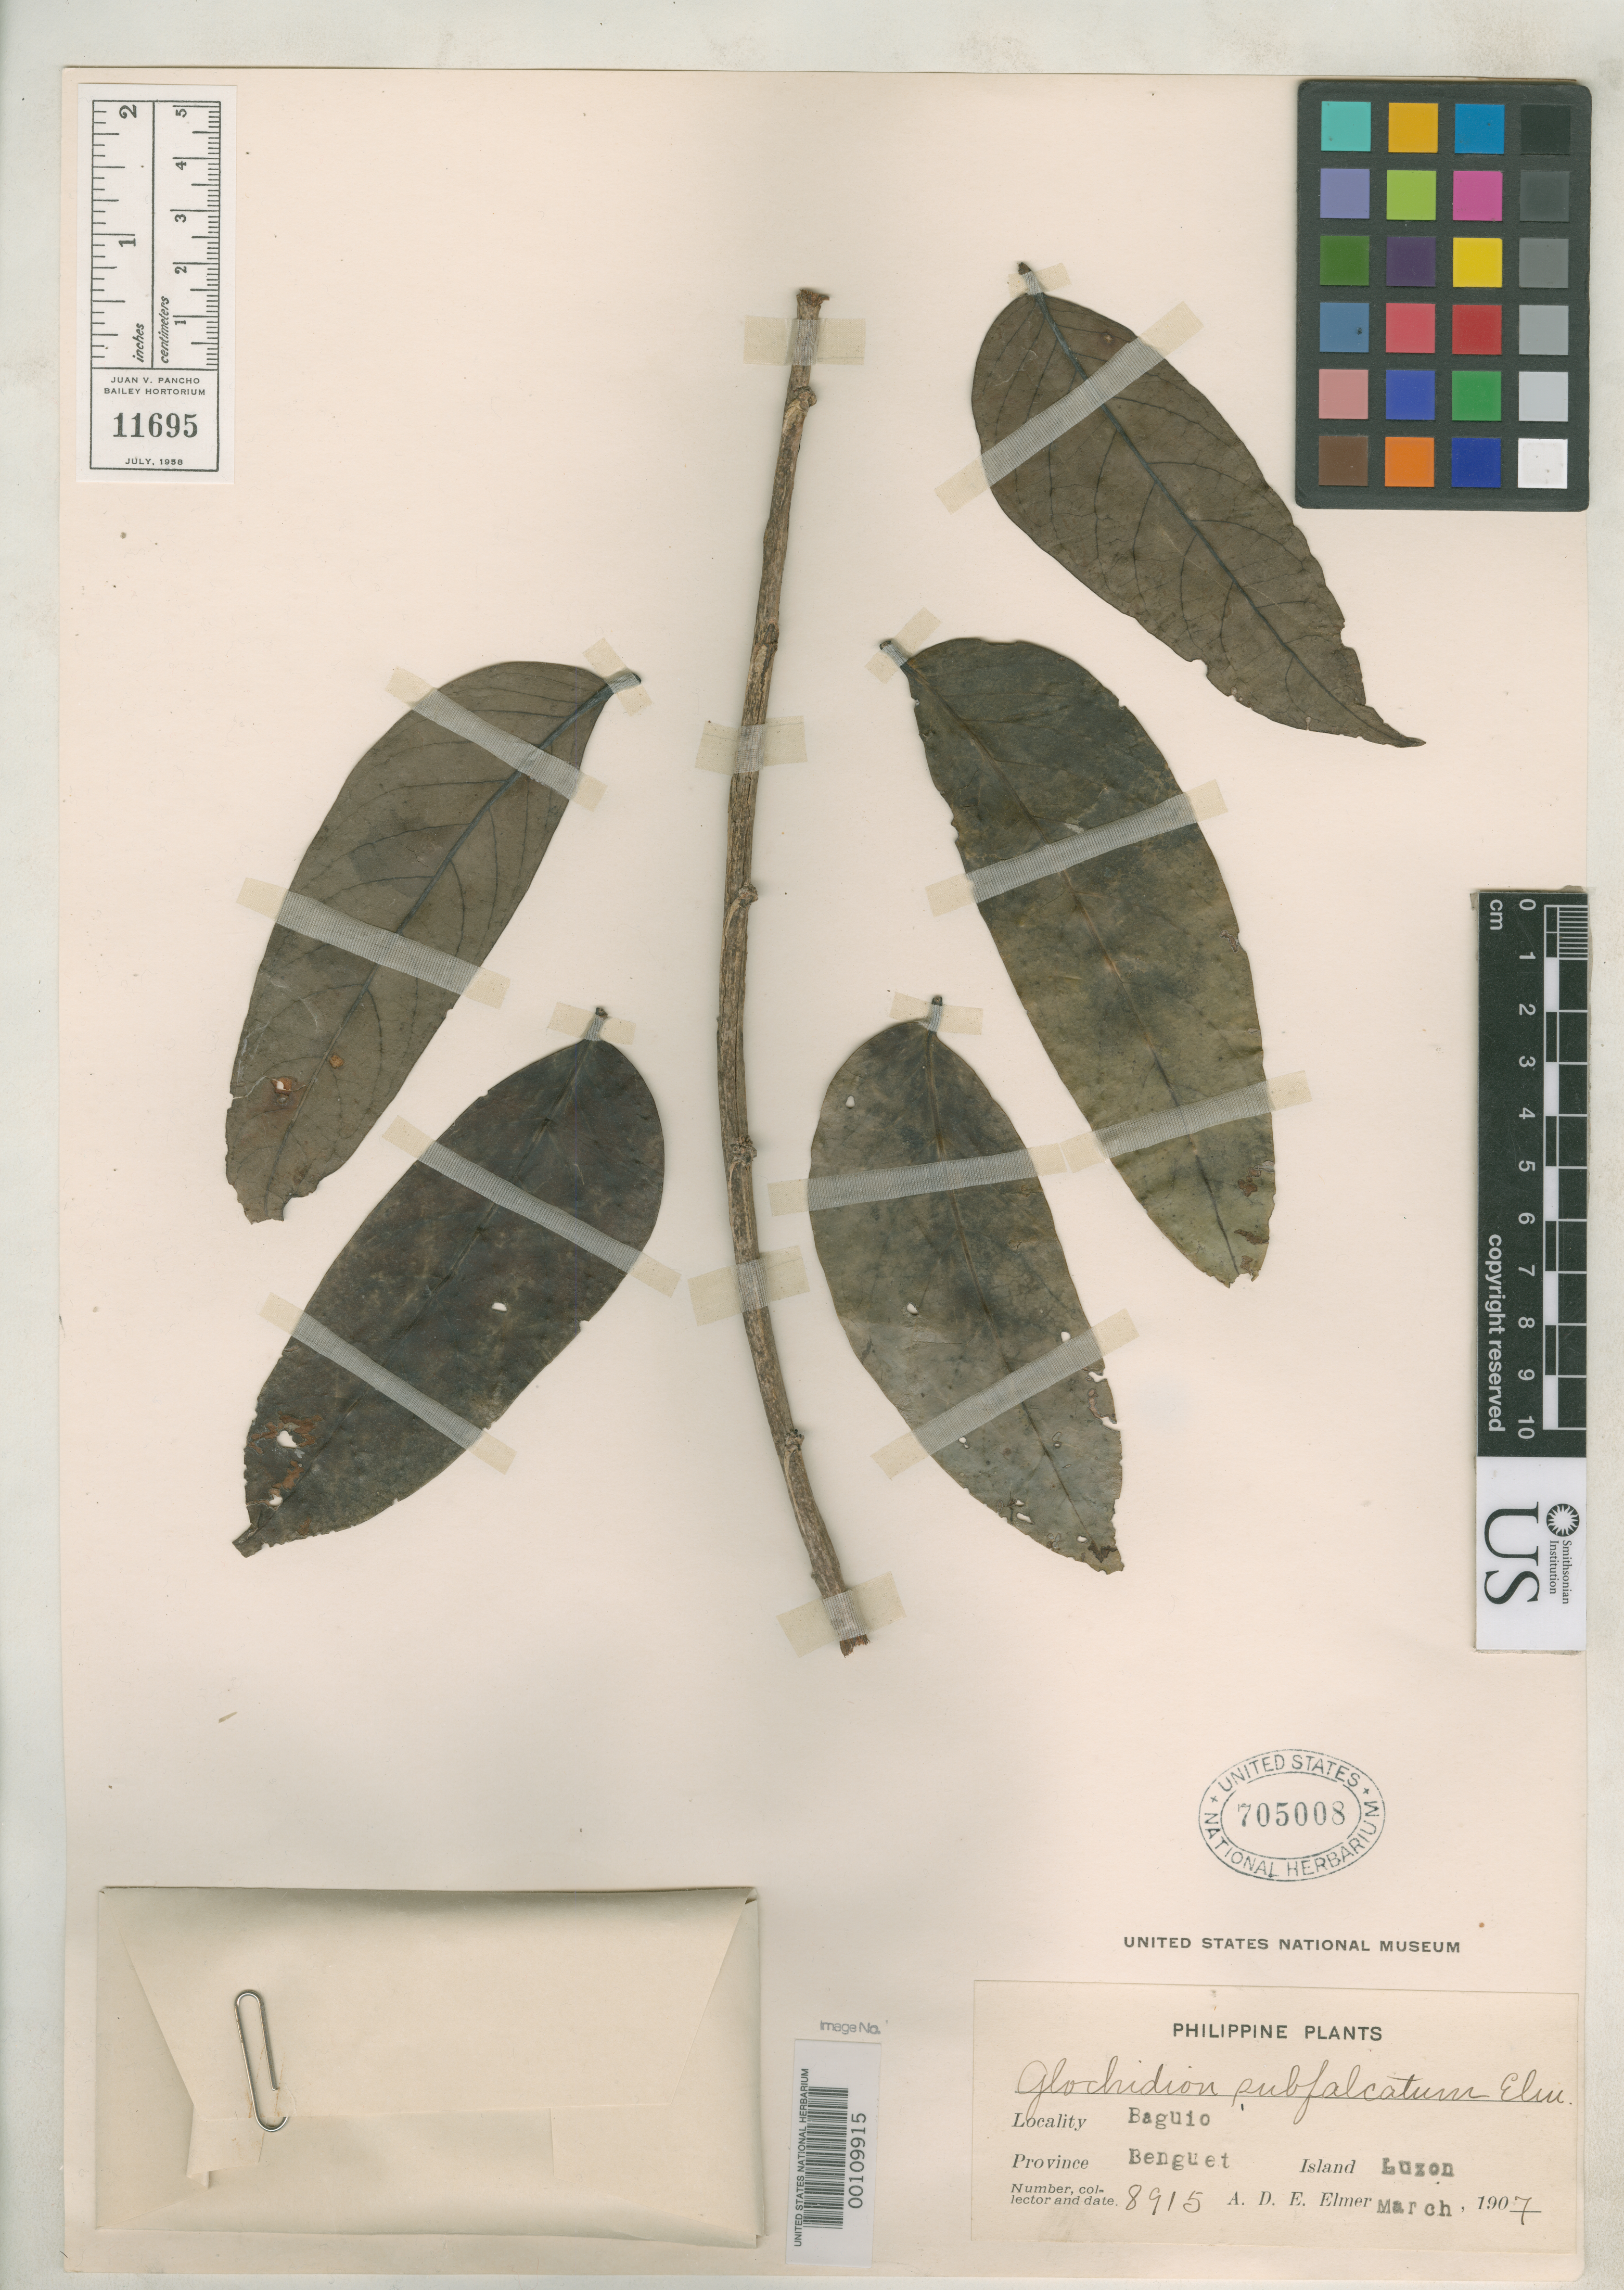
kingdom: Plantae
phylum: Tracheophyta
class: Magnoliopsida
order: Malpighiales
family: Phyllanthaceae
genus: Glochidion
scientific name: Glochidion subfalcatum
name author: Elmer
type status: Isotype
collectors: A. D. E. Elmer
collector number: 8915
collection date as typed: Mar 1907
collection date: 1907-03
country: Philippines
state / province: Cordillera (Administrative Region)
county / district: Benguet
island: Luzon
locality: Baguio.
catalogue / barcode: US 705008